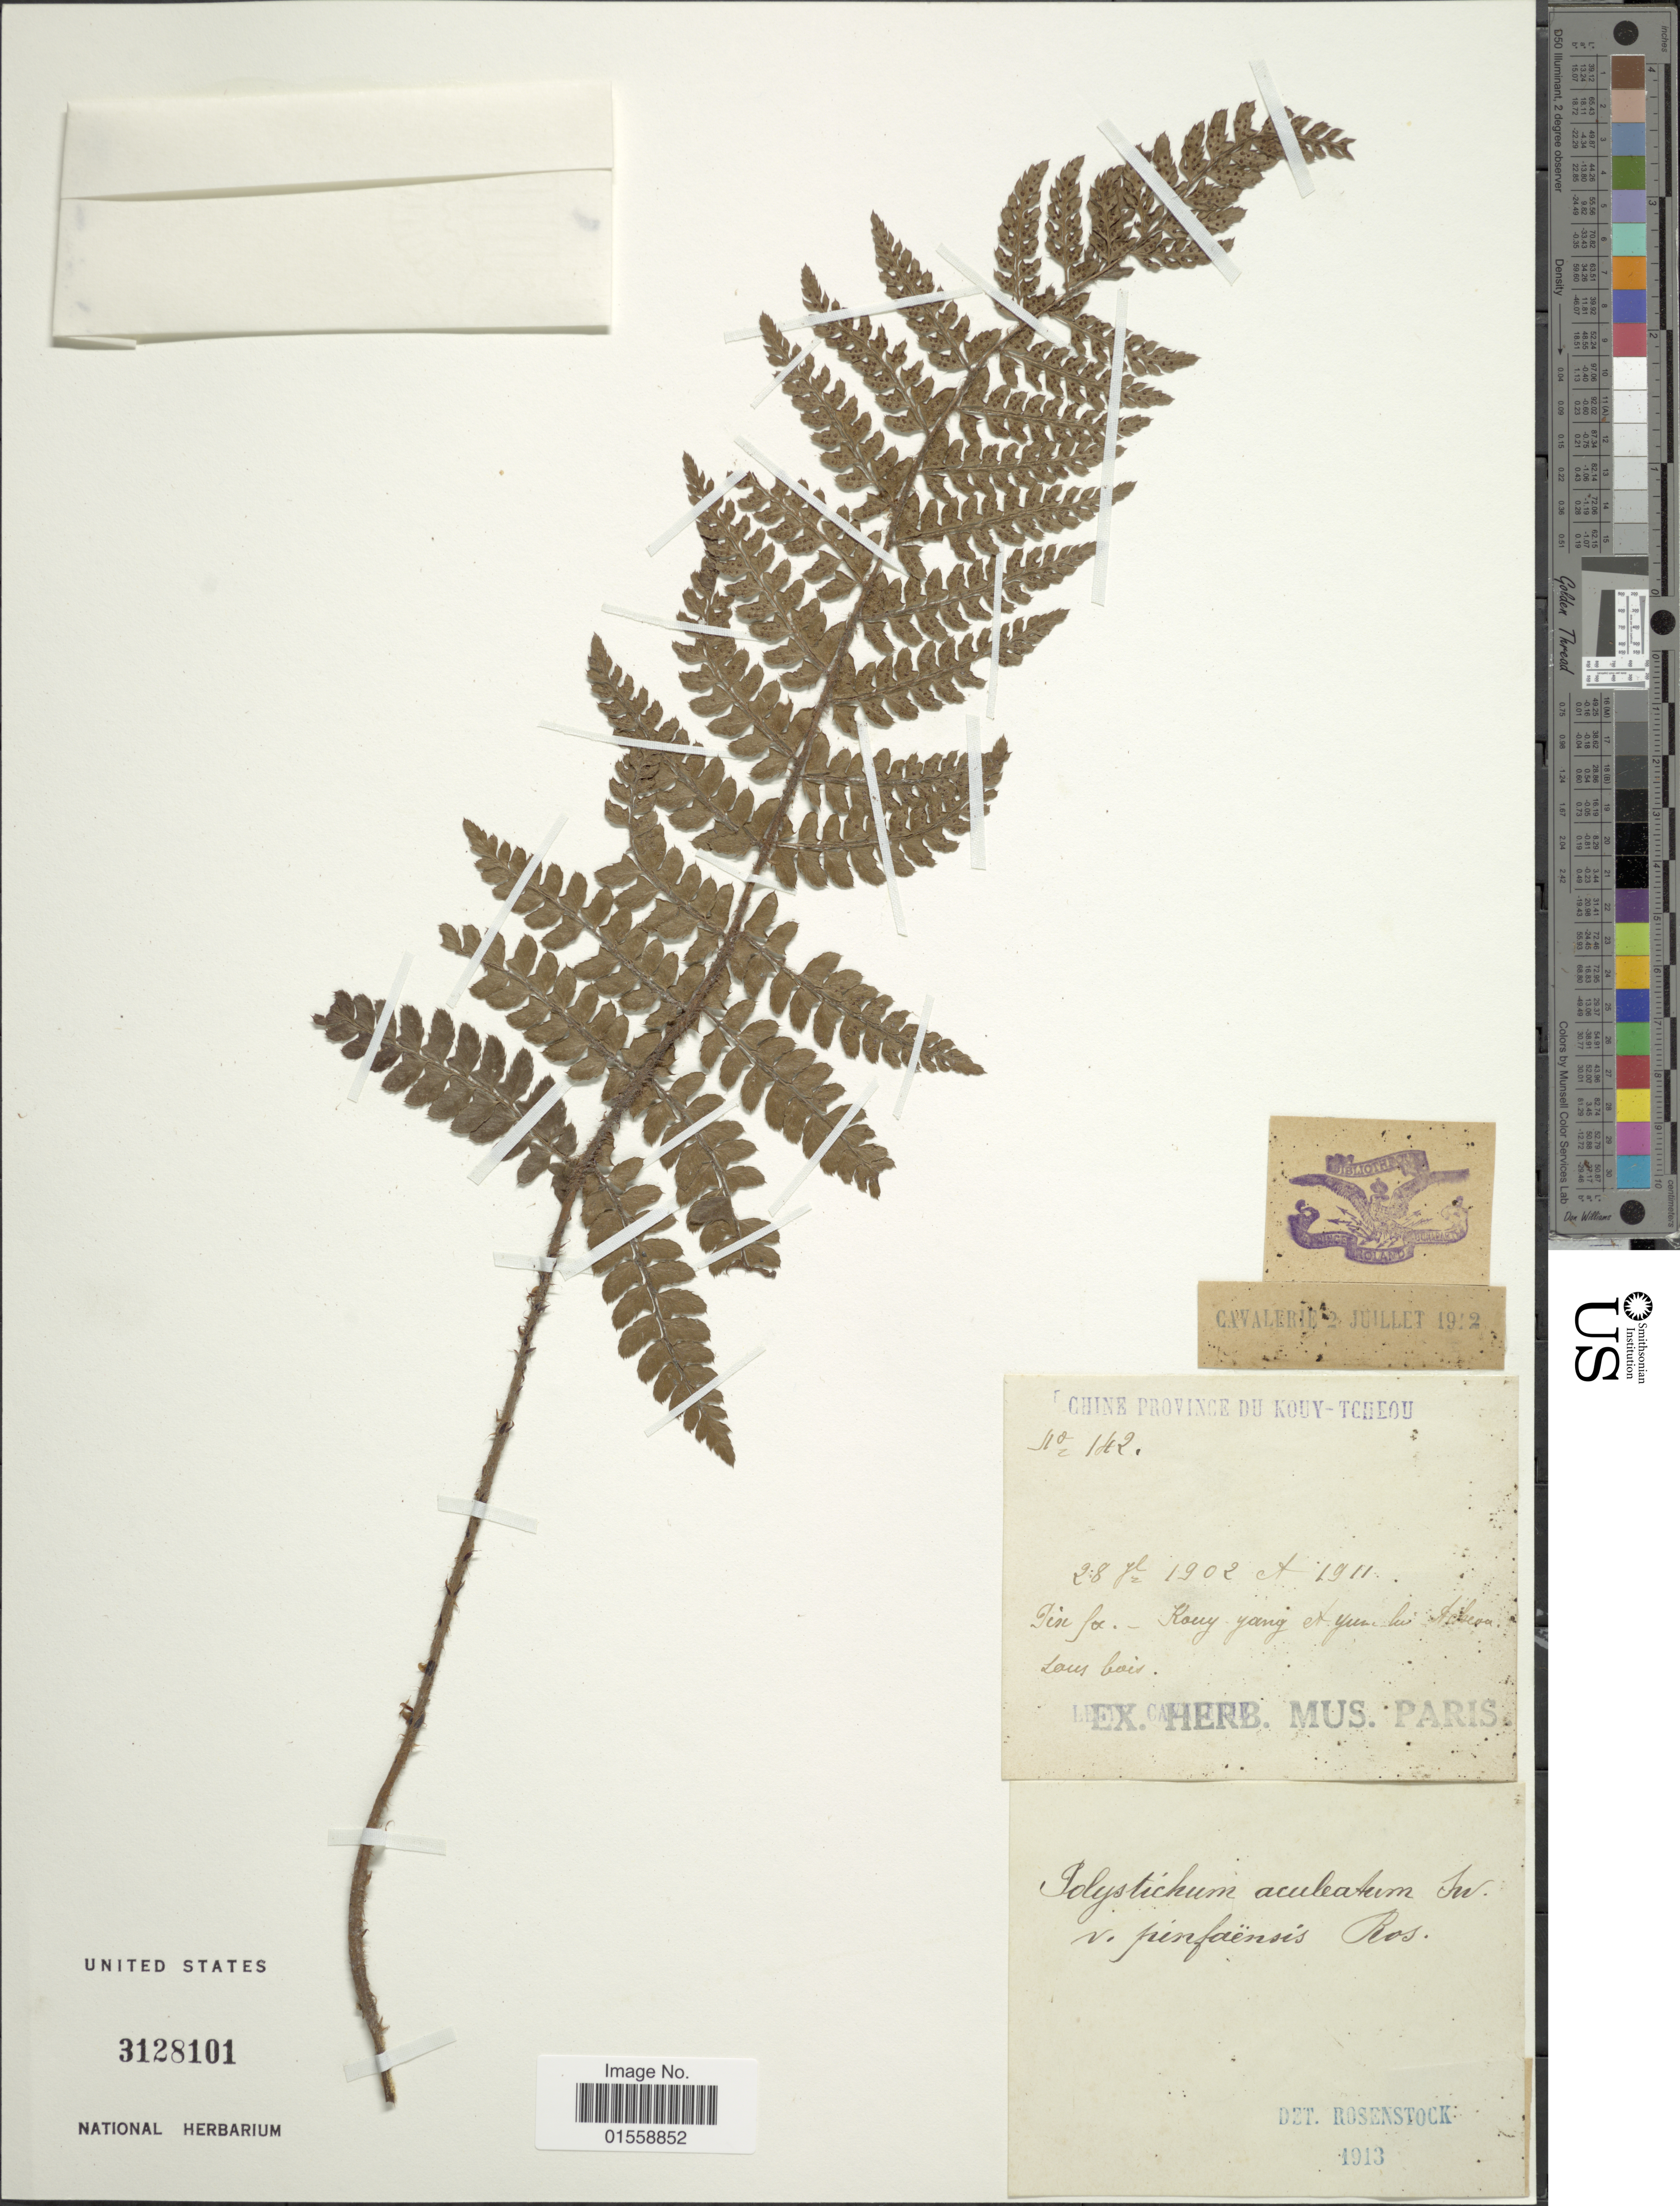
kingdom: Plantae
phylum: Tracheophyta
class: Polypodiopsida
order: Polypodiales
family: Dryopteridaceae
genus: Polystichum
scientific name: Polystichum aculeatum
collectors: ex herb. Mus. Paris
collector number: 142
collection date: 1902-07-28/1911-07-28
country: China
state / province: Guizhou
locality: Kouy-yong (Guiyang).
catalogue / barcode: US 3128101